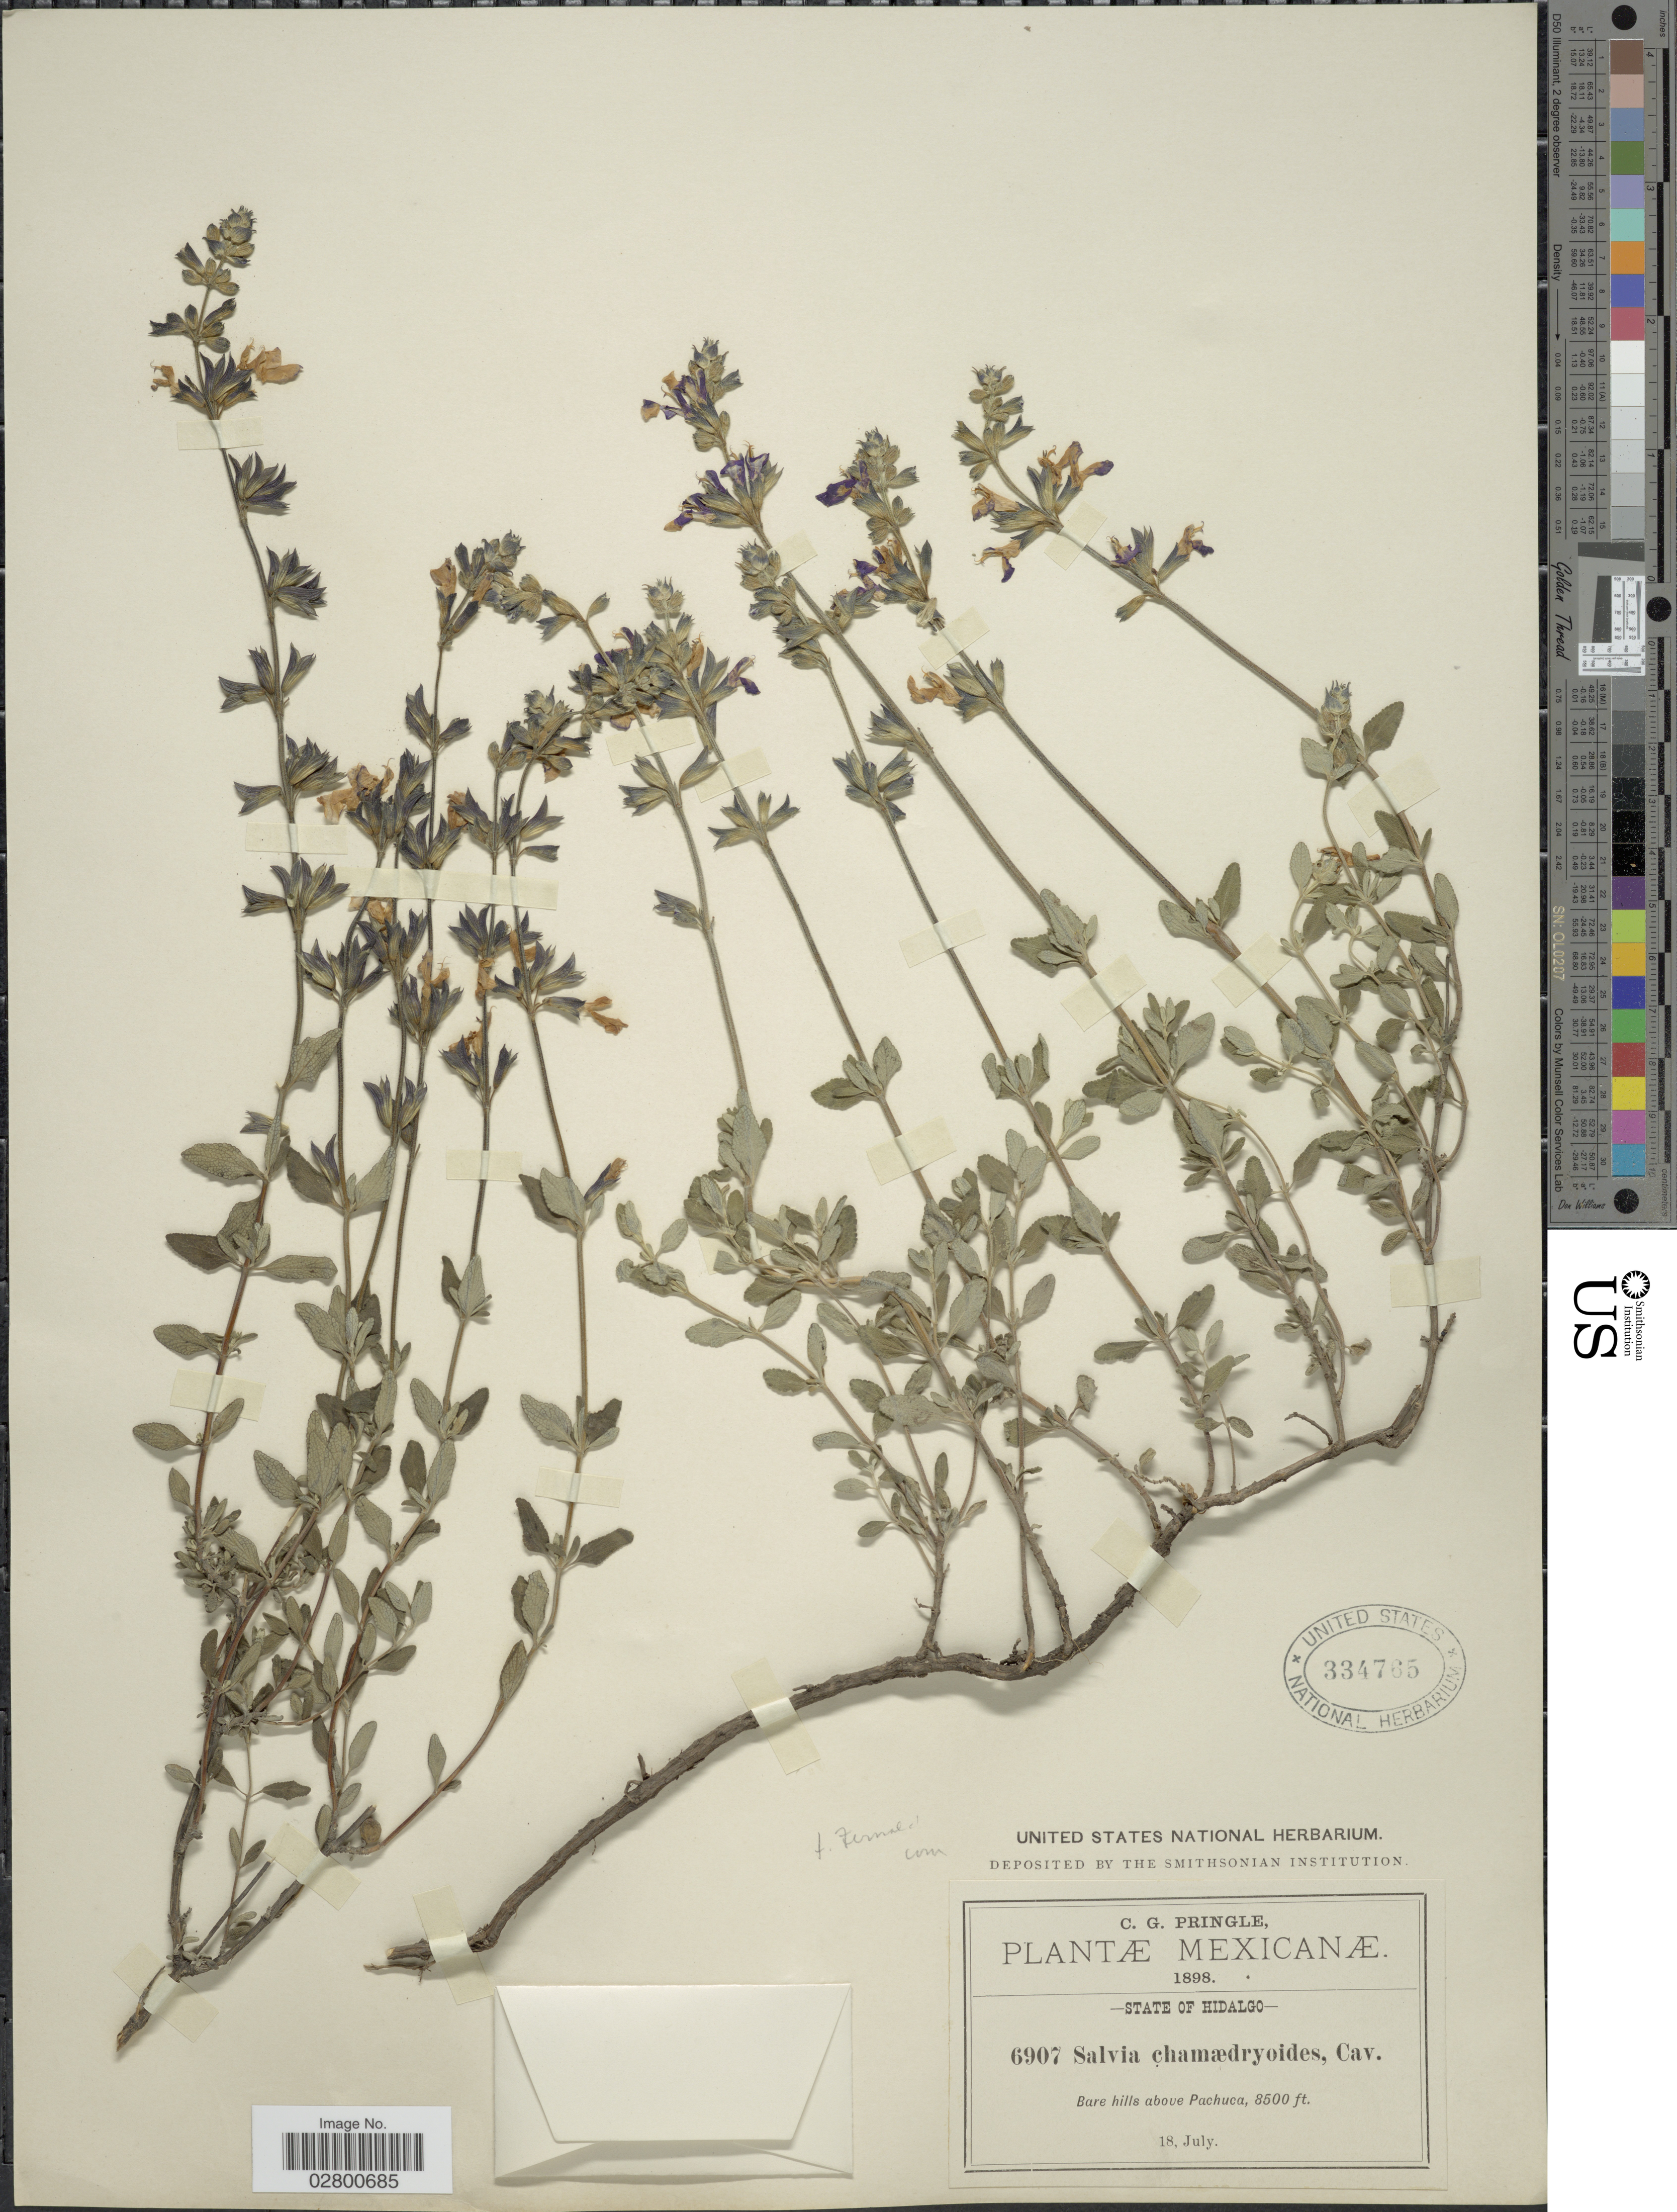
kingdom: Plantae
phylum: Tracheophyta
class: Magnoliopsida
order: Lamiales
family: Lamiaceae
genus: Salvia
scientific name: Salvia chamaedryoides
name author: Cav.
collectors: C. G. Pringle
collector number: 6907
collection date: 1898-07-18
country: Mexico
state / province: Hidalgo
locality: Bare hills above Pachuca.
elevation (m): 2591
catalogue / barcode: US 334765